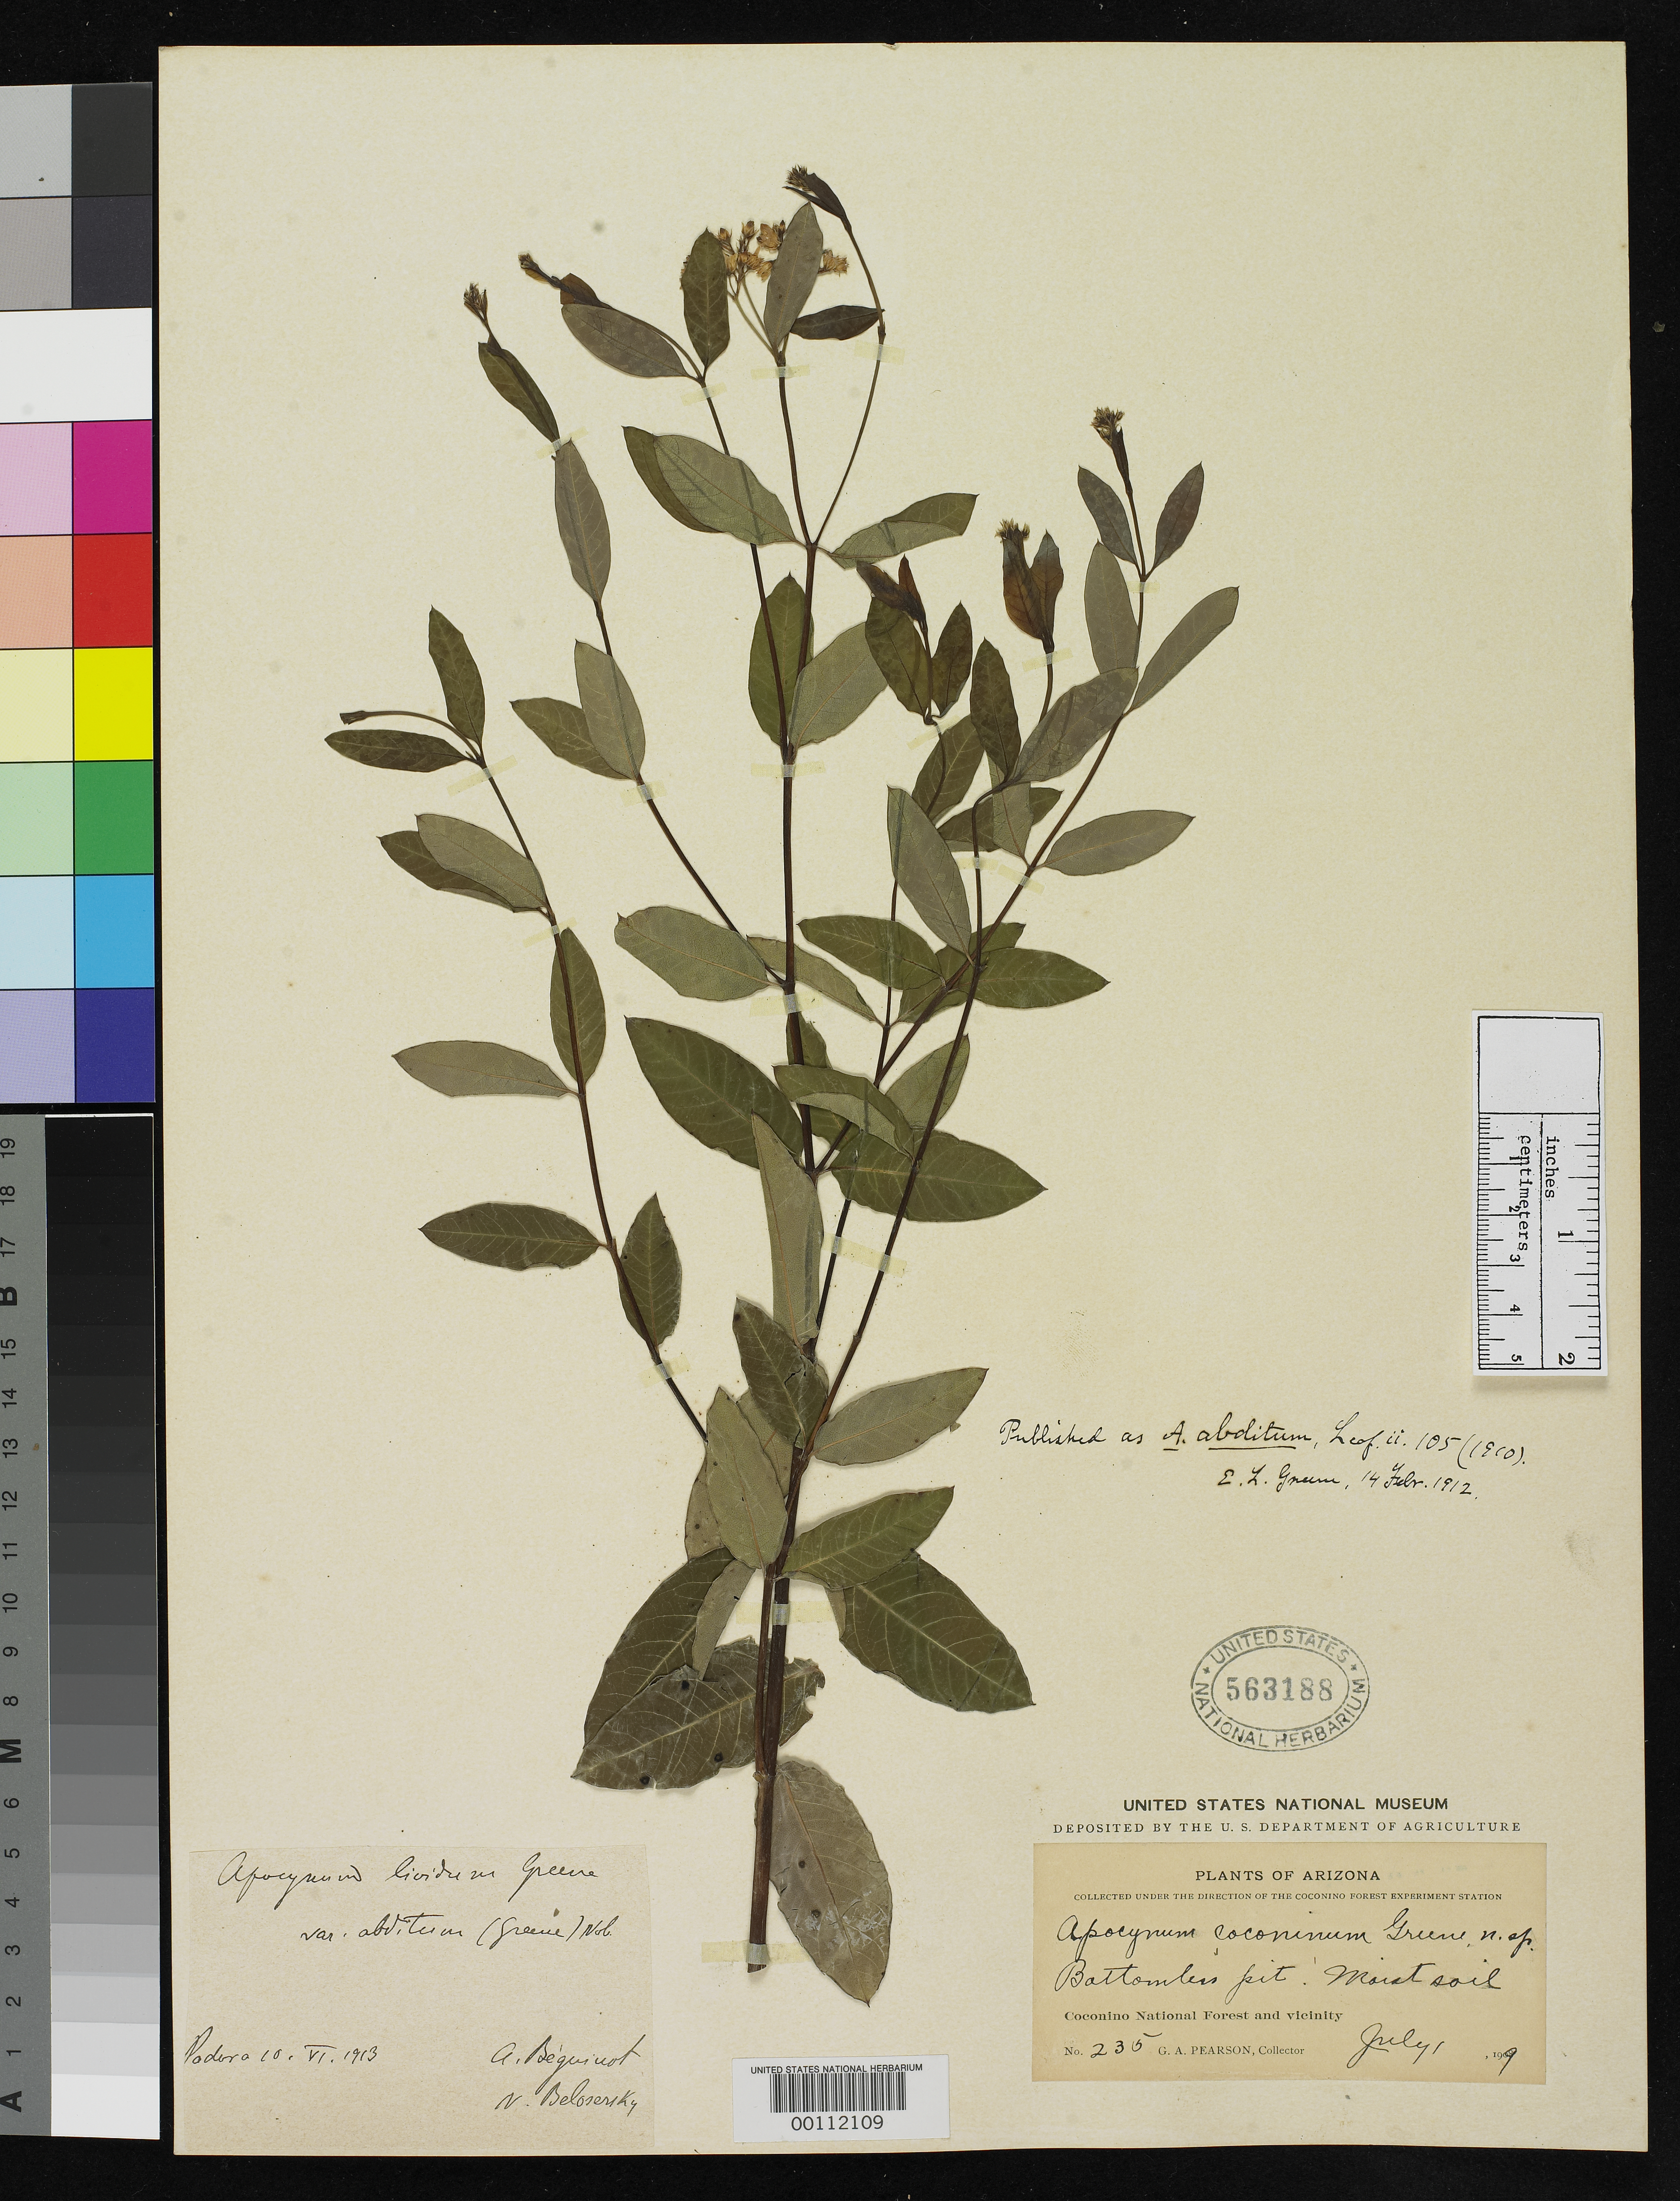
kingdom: Plantae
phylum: Tracheophyta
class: Magnoliopsida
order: Gentianales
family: Apocynaceae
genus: Apocynum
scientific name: Apocynum abditum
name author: Greene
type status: Holotype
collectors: G. A. Pearson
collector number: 235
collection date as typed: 01 Jul 1909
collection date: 1909-07-01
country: United States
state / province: Arizona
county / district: Coconino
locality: Coconino National Forest, Bottomless Pit.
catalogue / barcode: US 563188